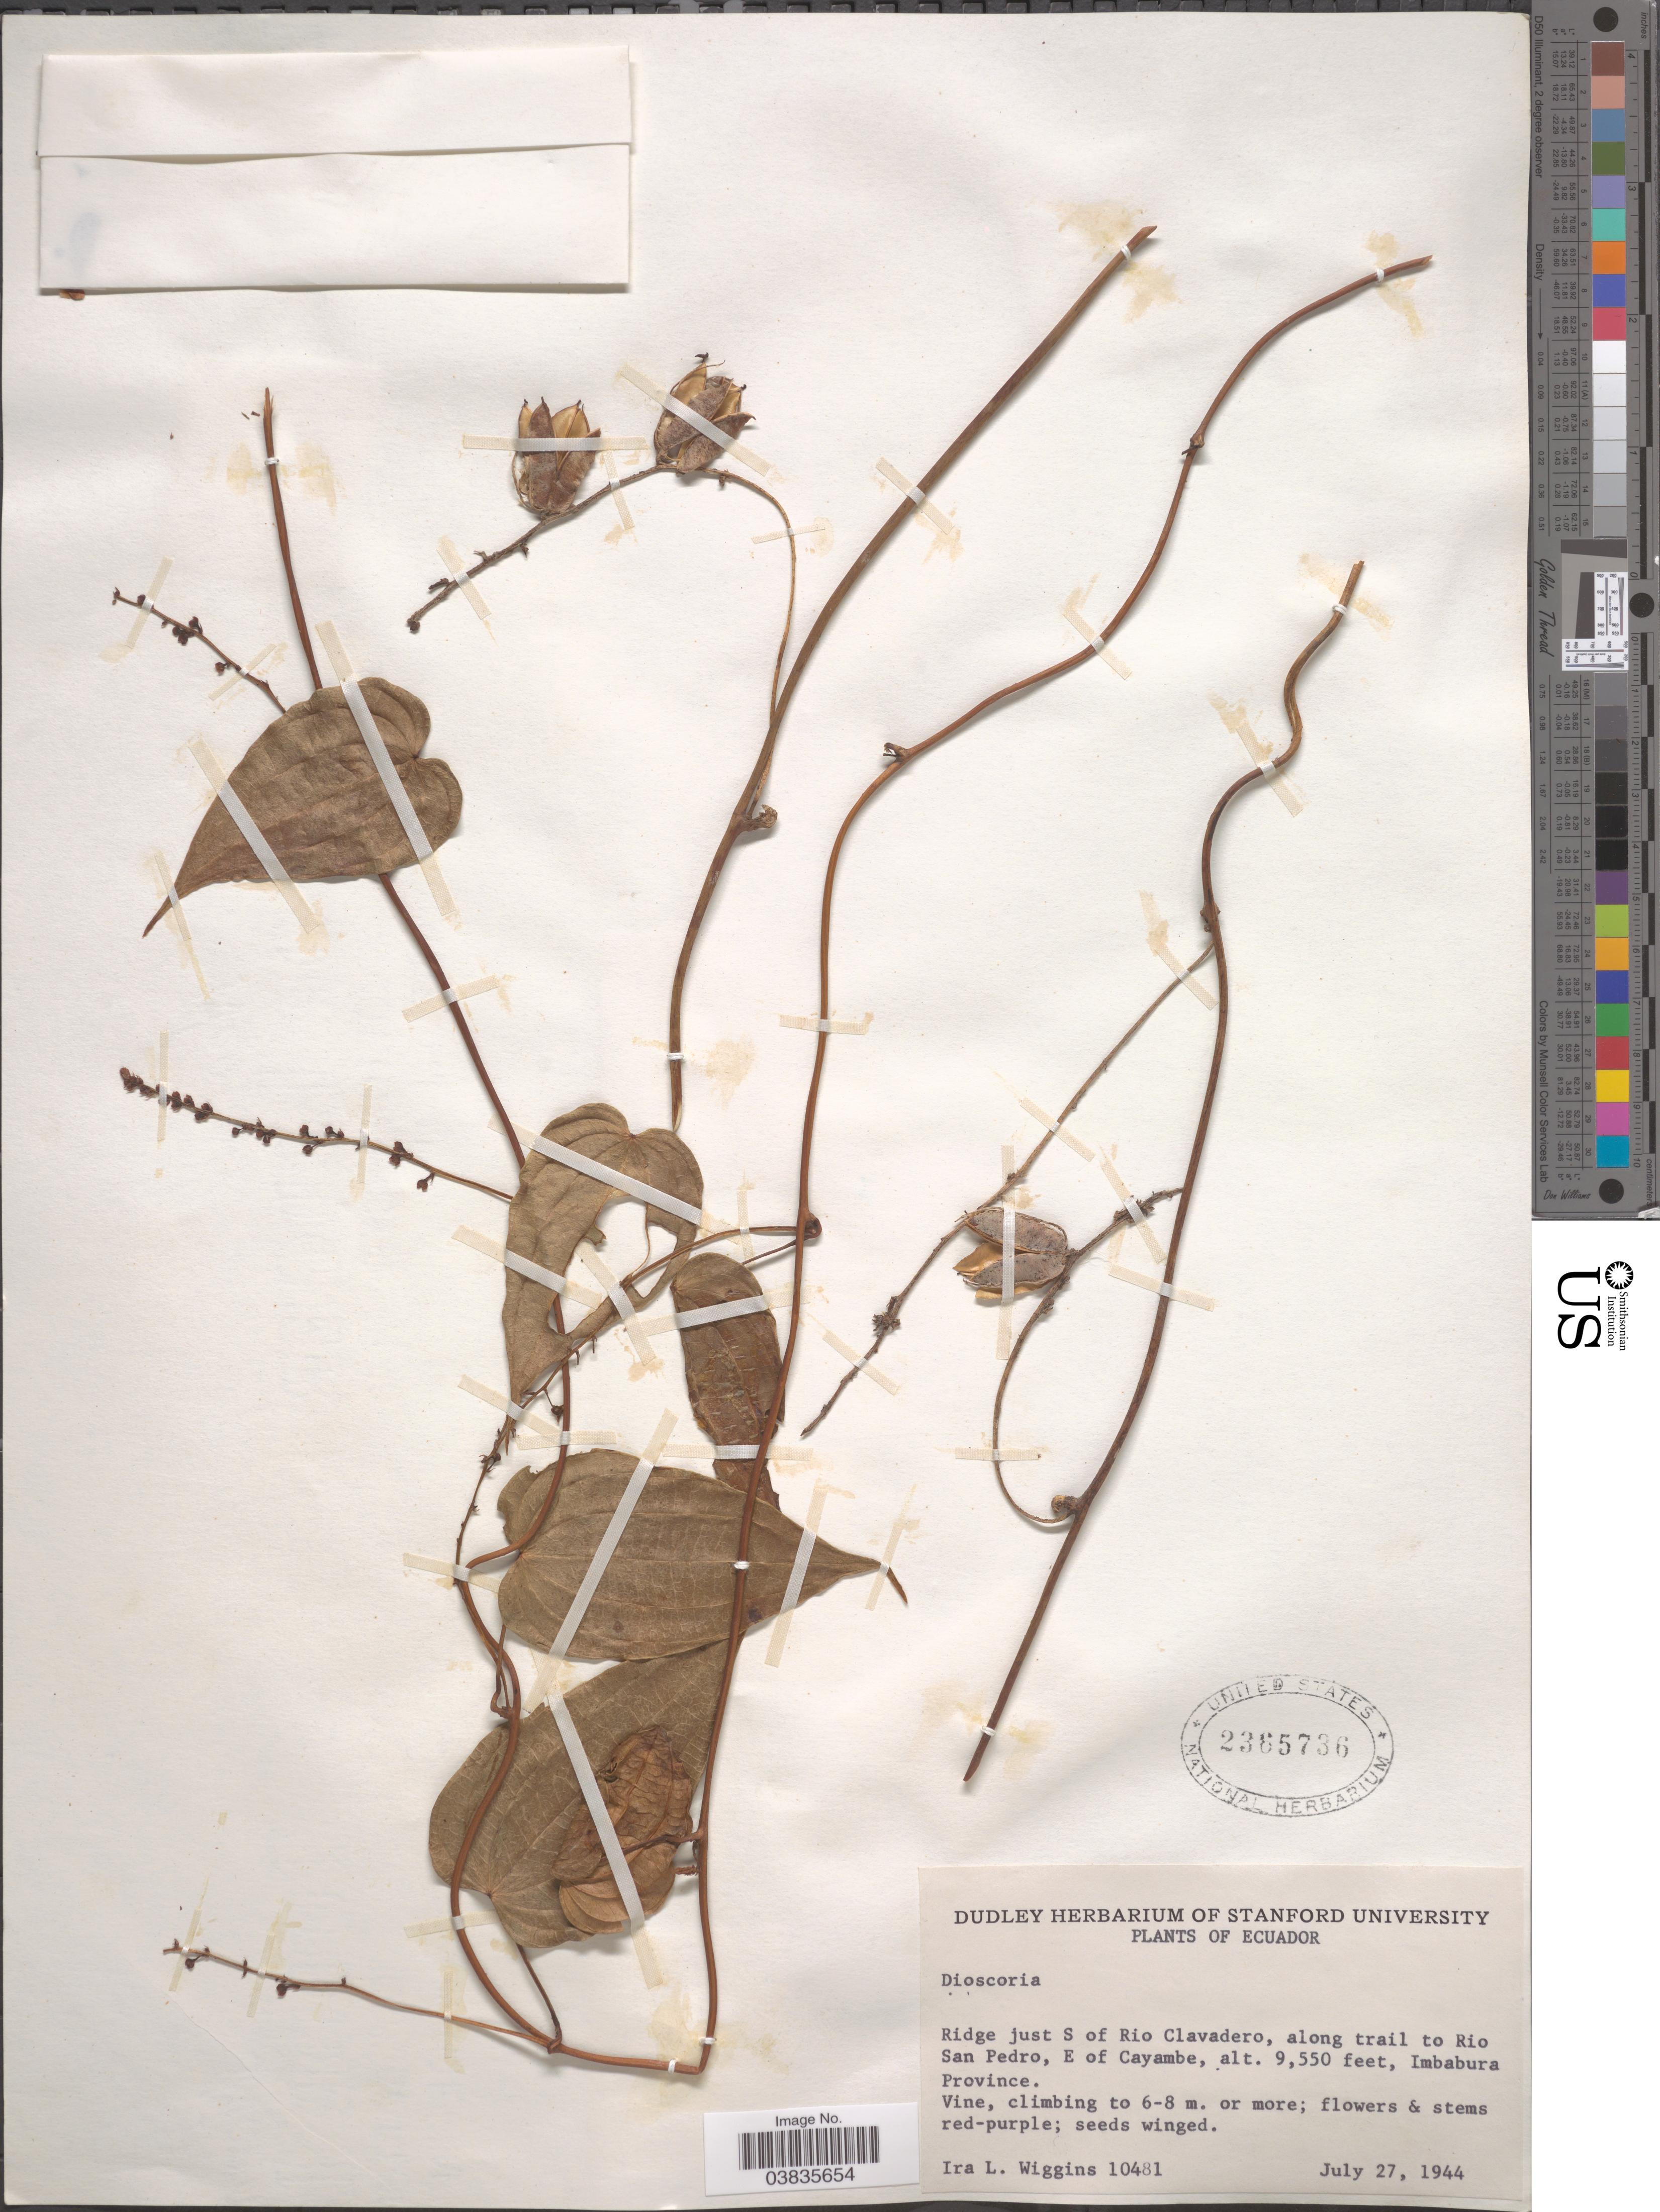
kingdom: Plantae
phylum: Tracheophyta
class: Liliopsida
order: Dioscoreales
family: Dioscoreaceae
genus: Dioscorea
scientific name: Dioscorea sp.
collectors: I. L. Wiggins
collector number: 10481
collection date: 1944-07-27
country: Ecuador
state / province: Imbabura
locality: Ridge just S of Rio Clavadero, along trail to Rio San Pedro, E of Cayambe.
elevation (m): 2911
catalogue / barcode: US 2365736